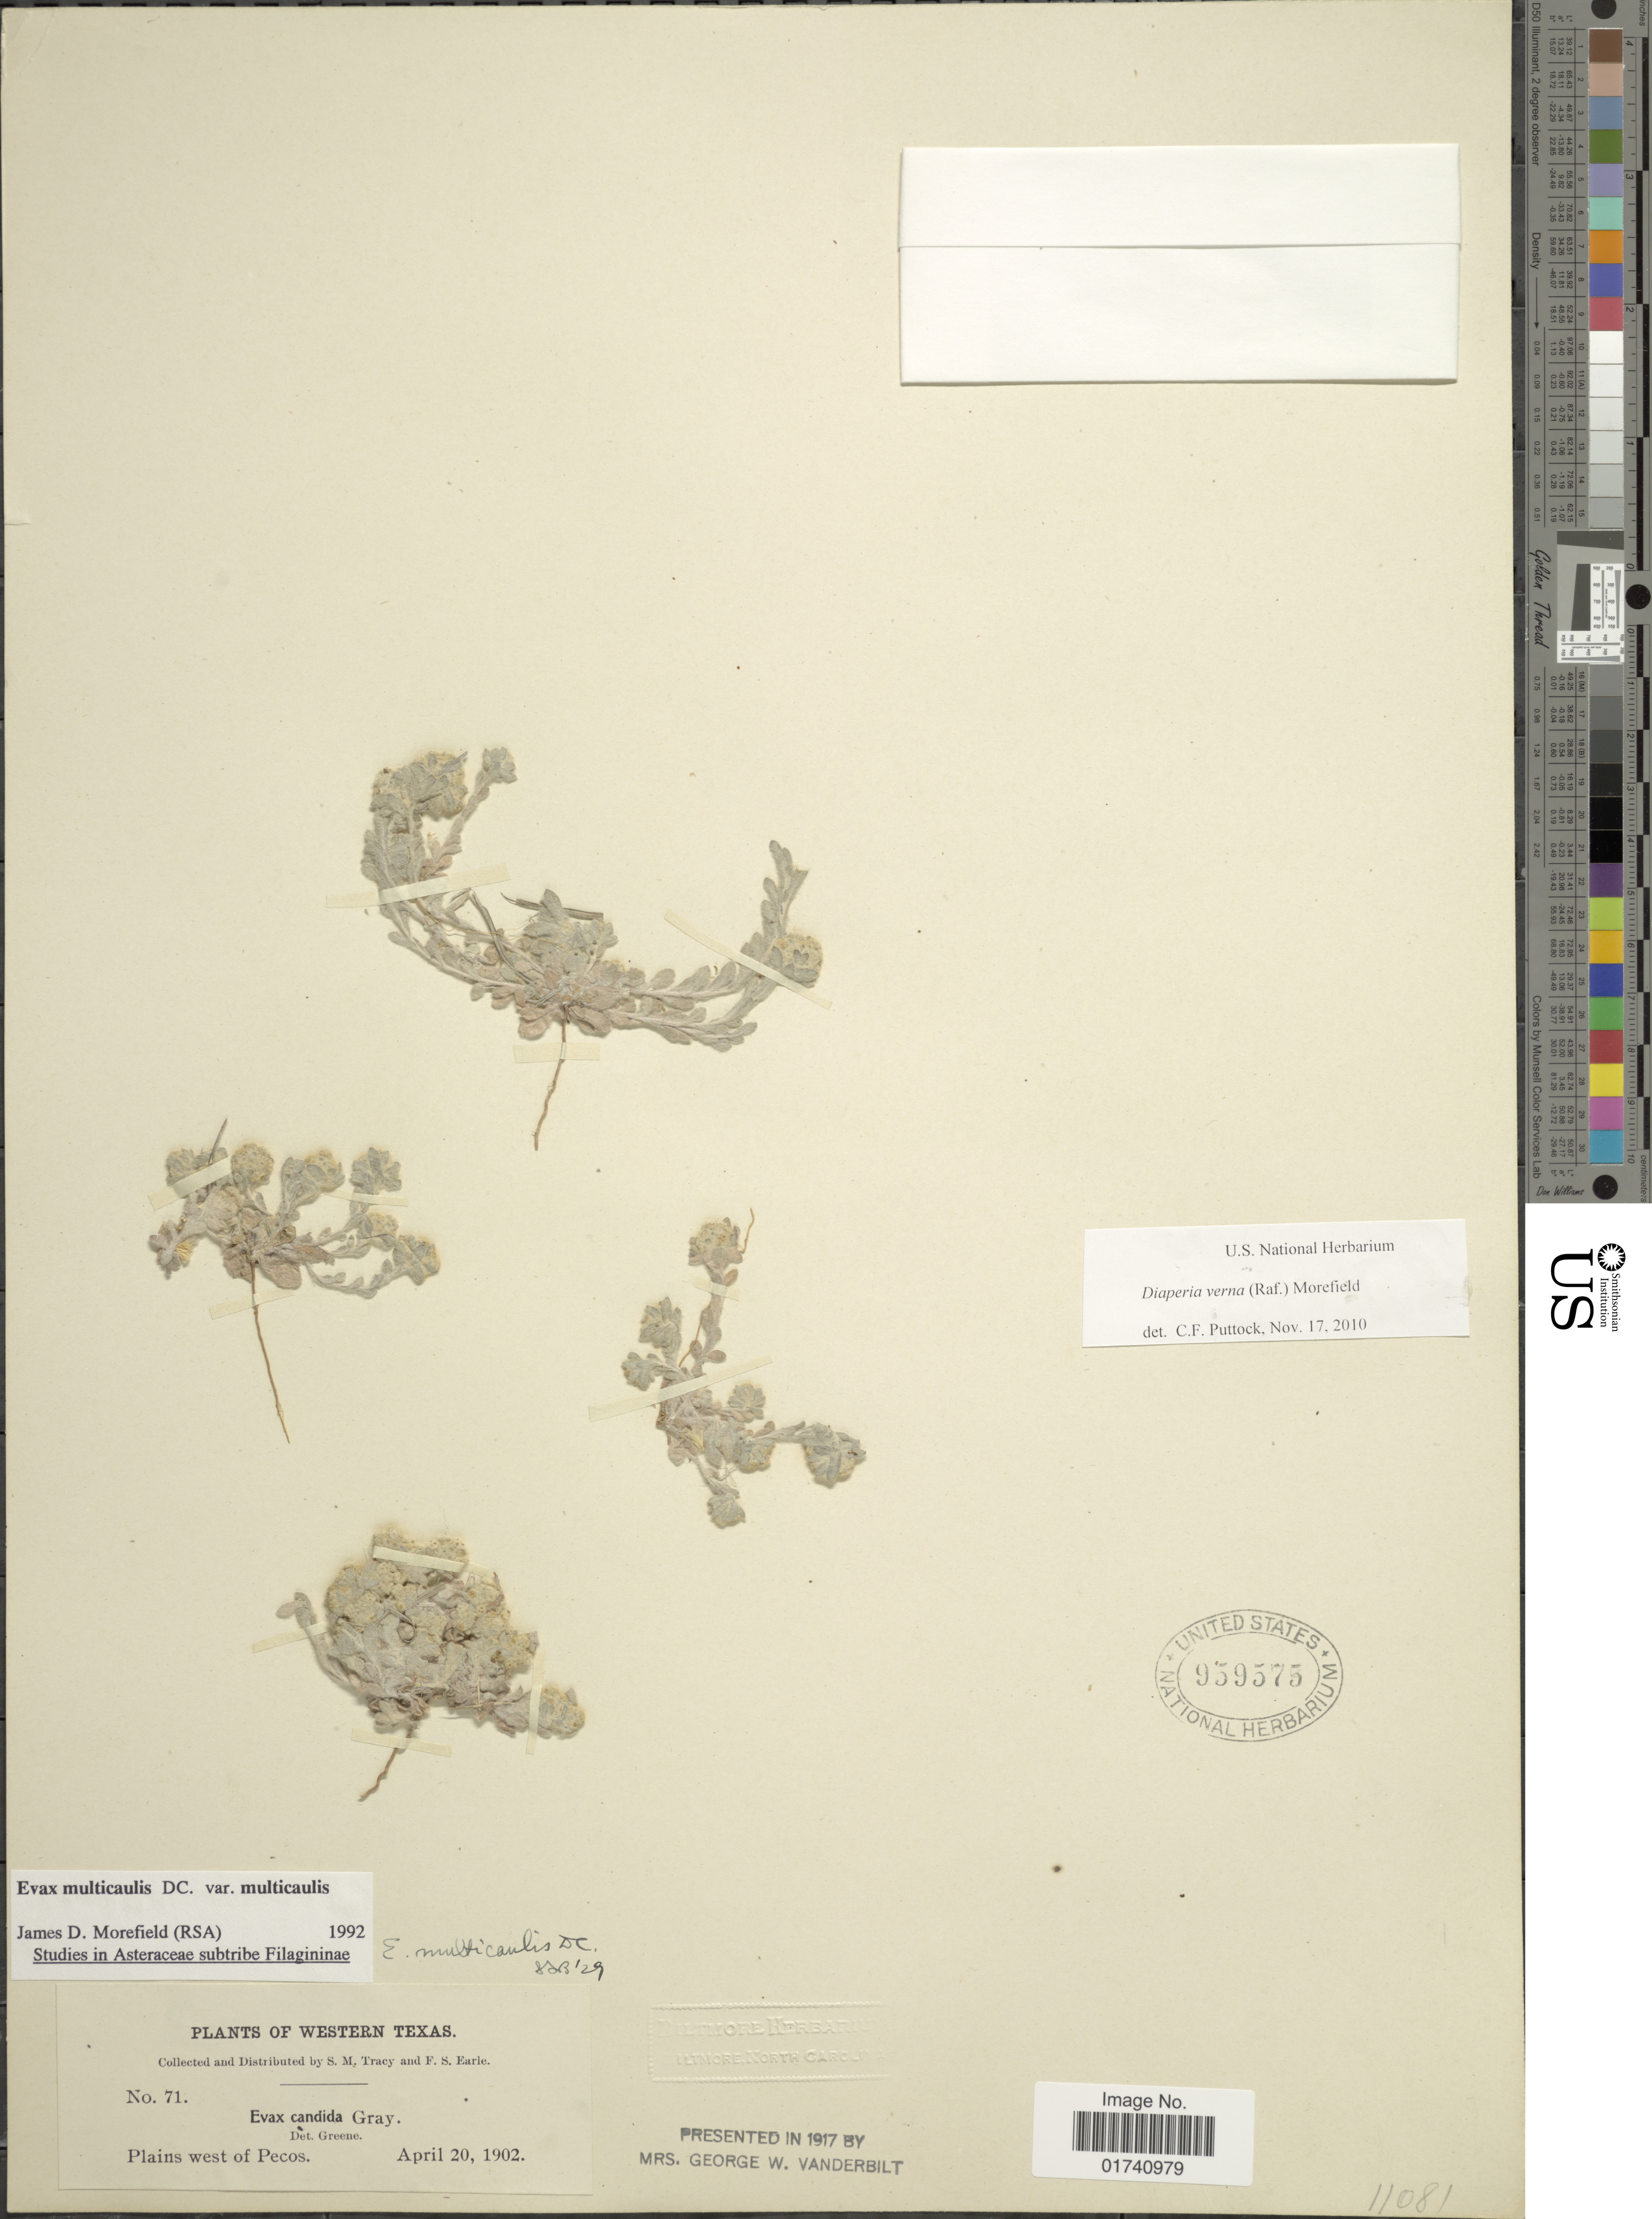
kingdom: Plantae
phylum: Tracheophyta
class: Magnoliopsida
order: Asterales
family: Asteraceae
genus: Diaperia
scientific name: Diaperia verna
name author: (Raf.) Morefield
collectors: S. M. Tracy & F. S. Earle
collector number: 71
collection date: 1902-04-20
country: United States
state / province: Texas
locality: Western Texas. Plain west of Pecos.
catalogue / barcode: US 959575